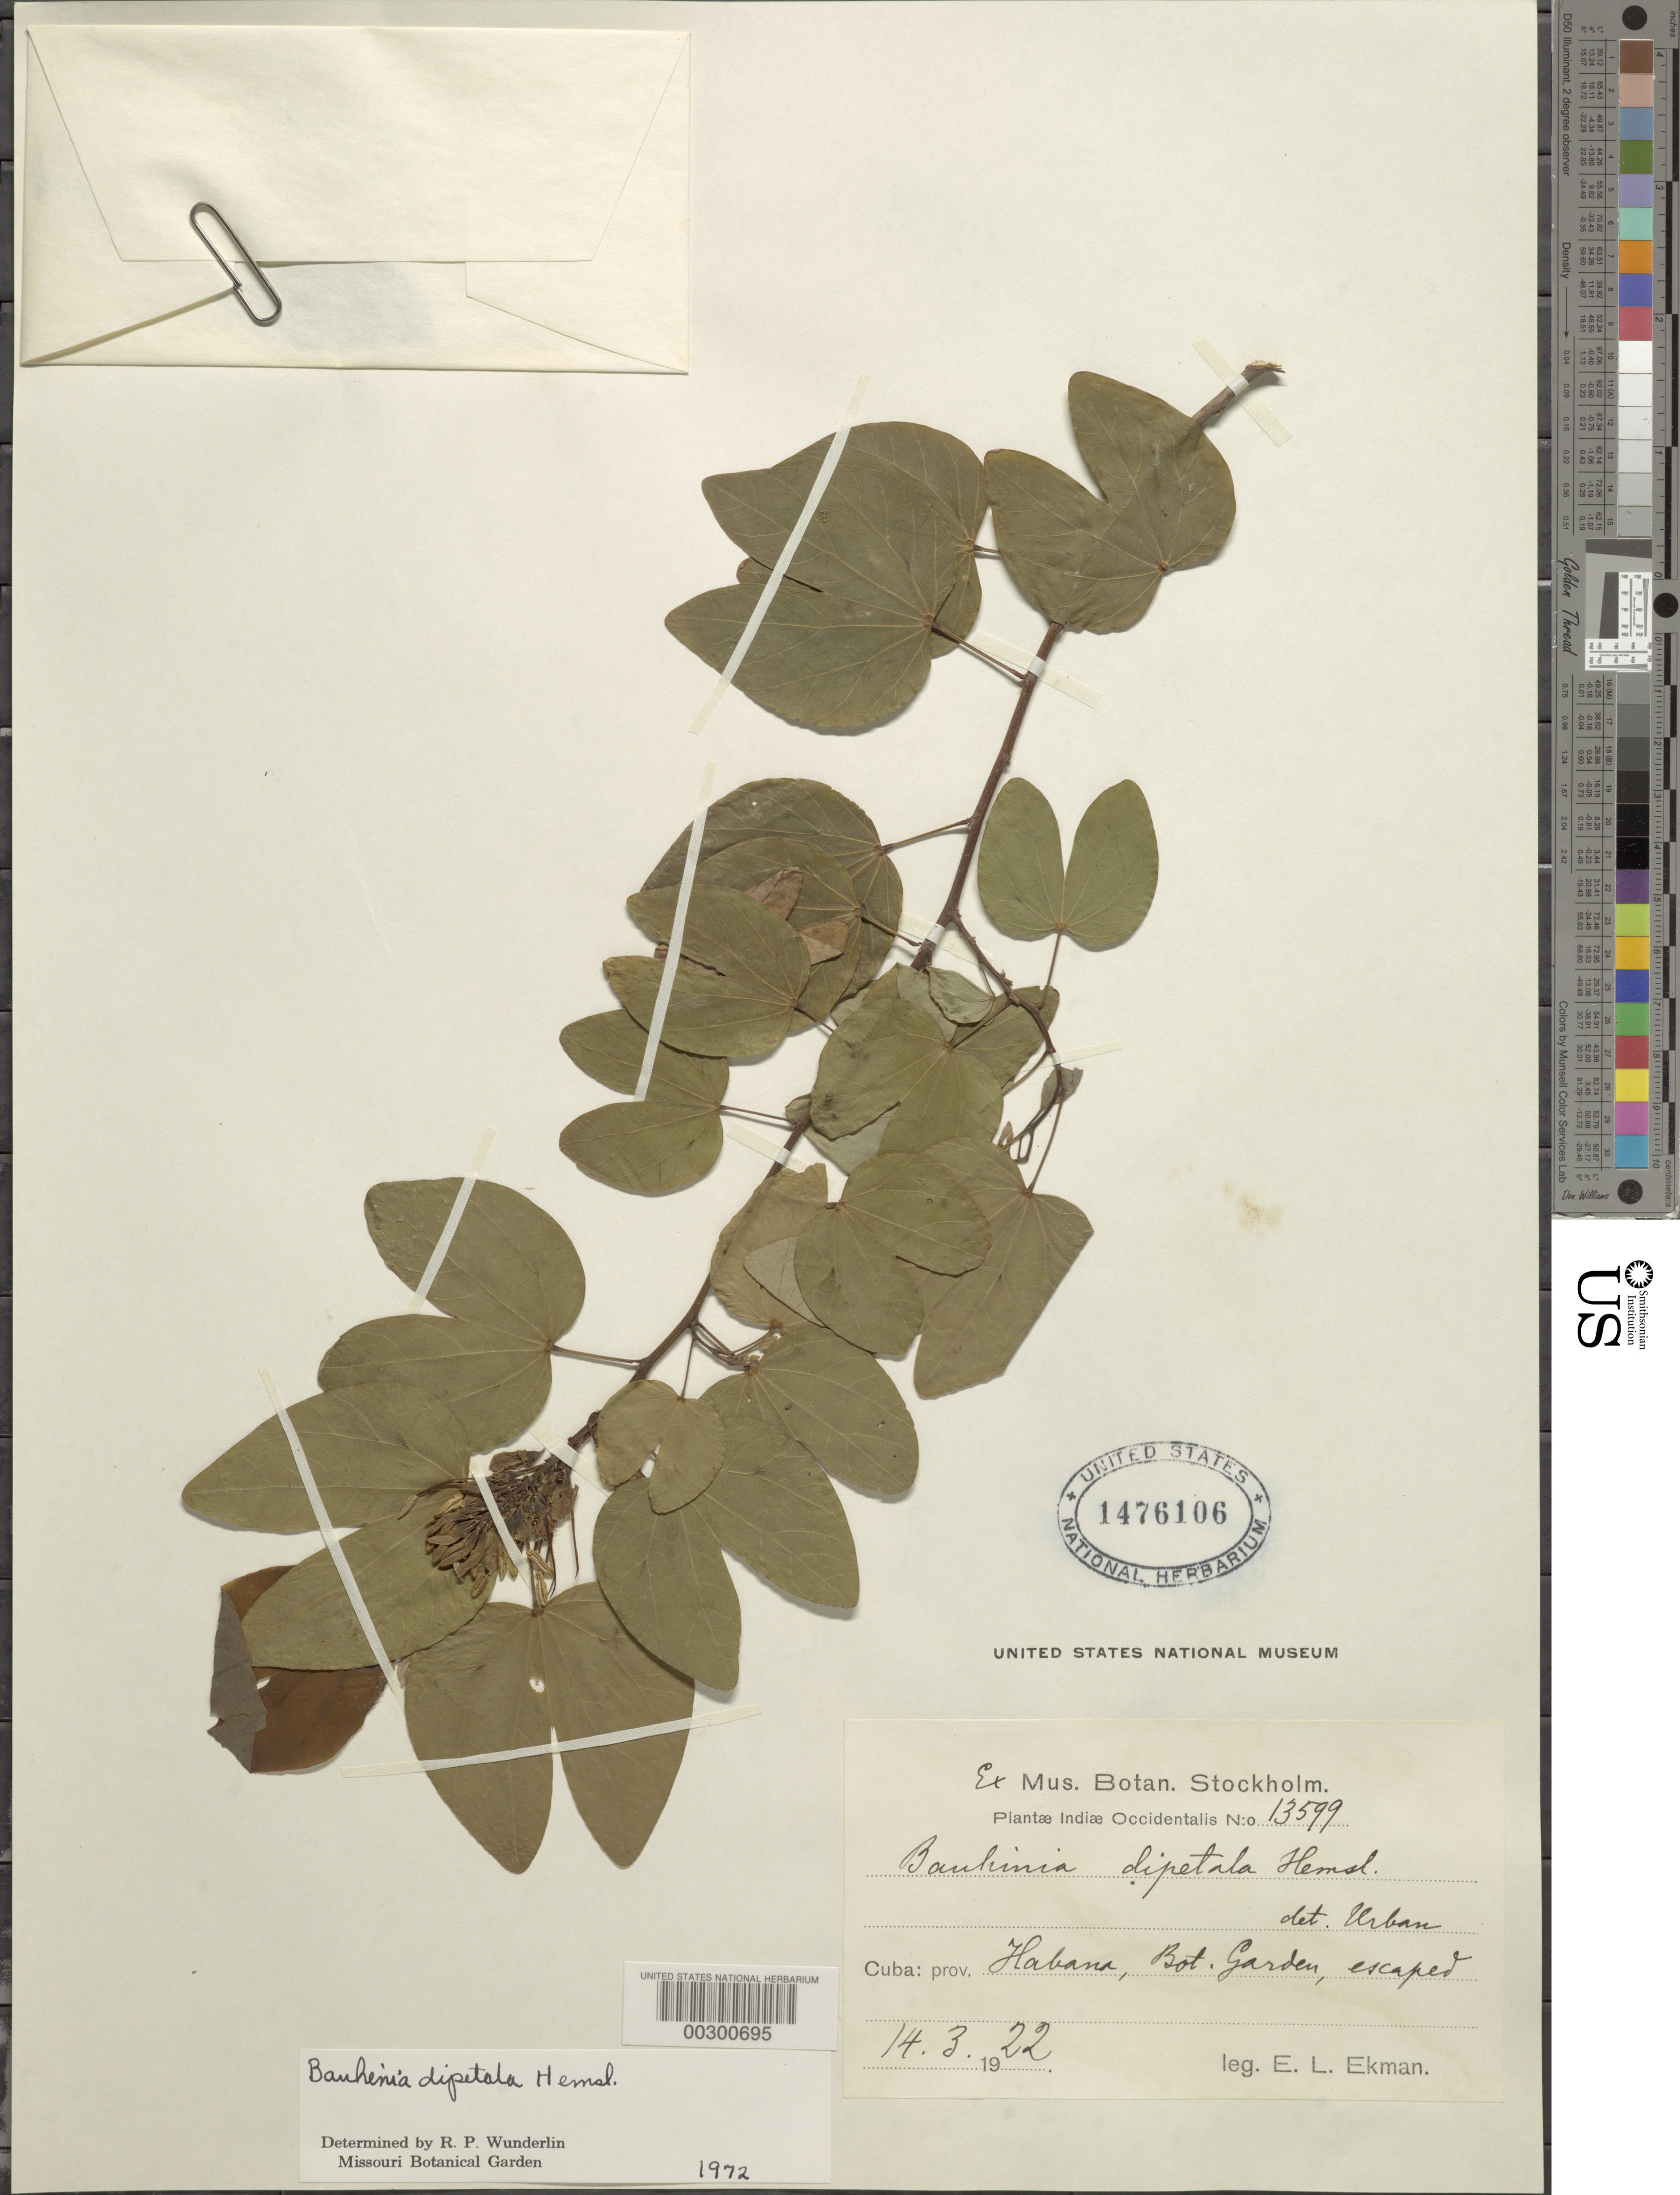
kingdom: Plantae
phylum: Tracheophyta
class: Magnoliopsida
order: Fabales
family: Fabaceae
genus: Bauhinia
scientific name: Bauhinia dipetala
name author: Hemsl.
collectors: E. L. Ekman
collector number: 13599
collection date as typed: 14 Mar 1922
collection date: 1922-03-14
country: Cuba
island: Greater Antilles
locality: Habana, botanical garden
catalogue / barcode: US 1476106